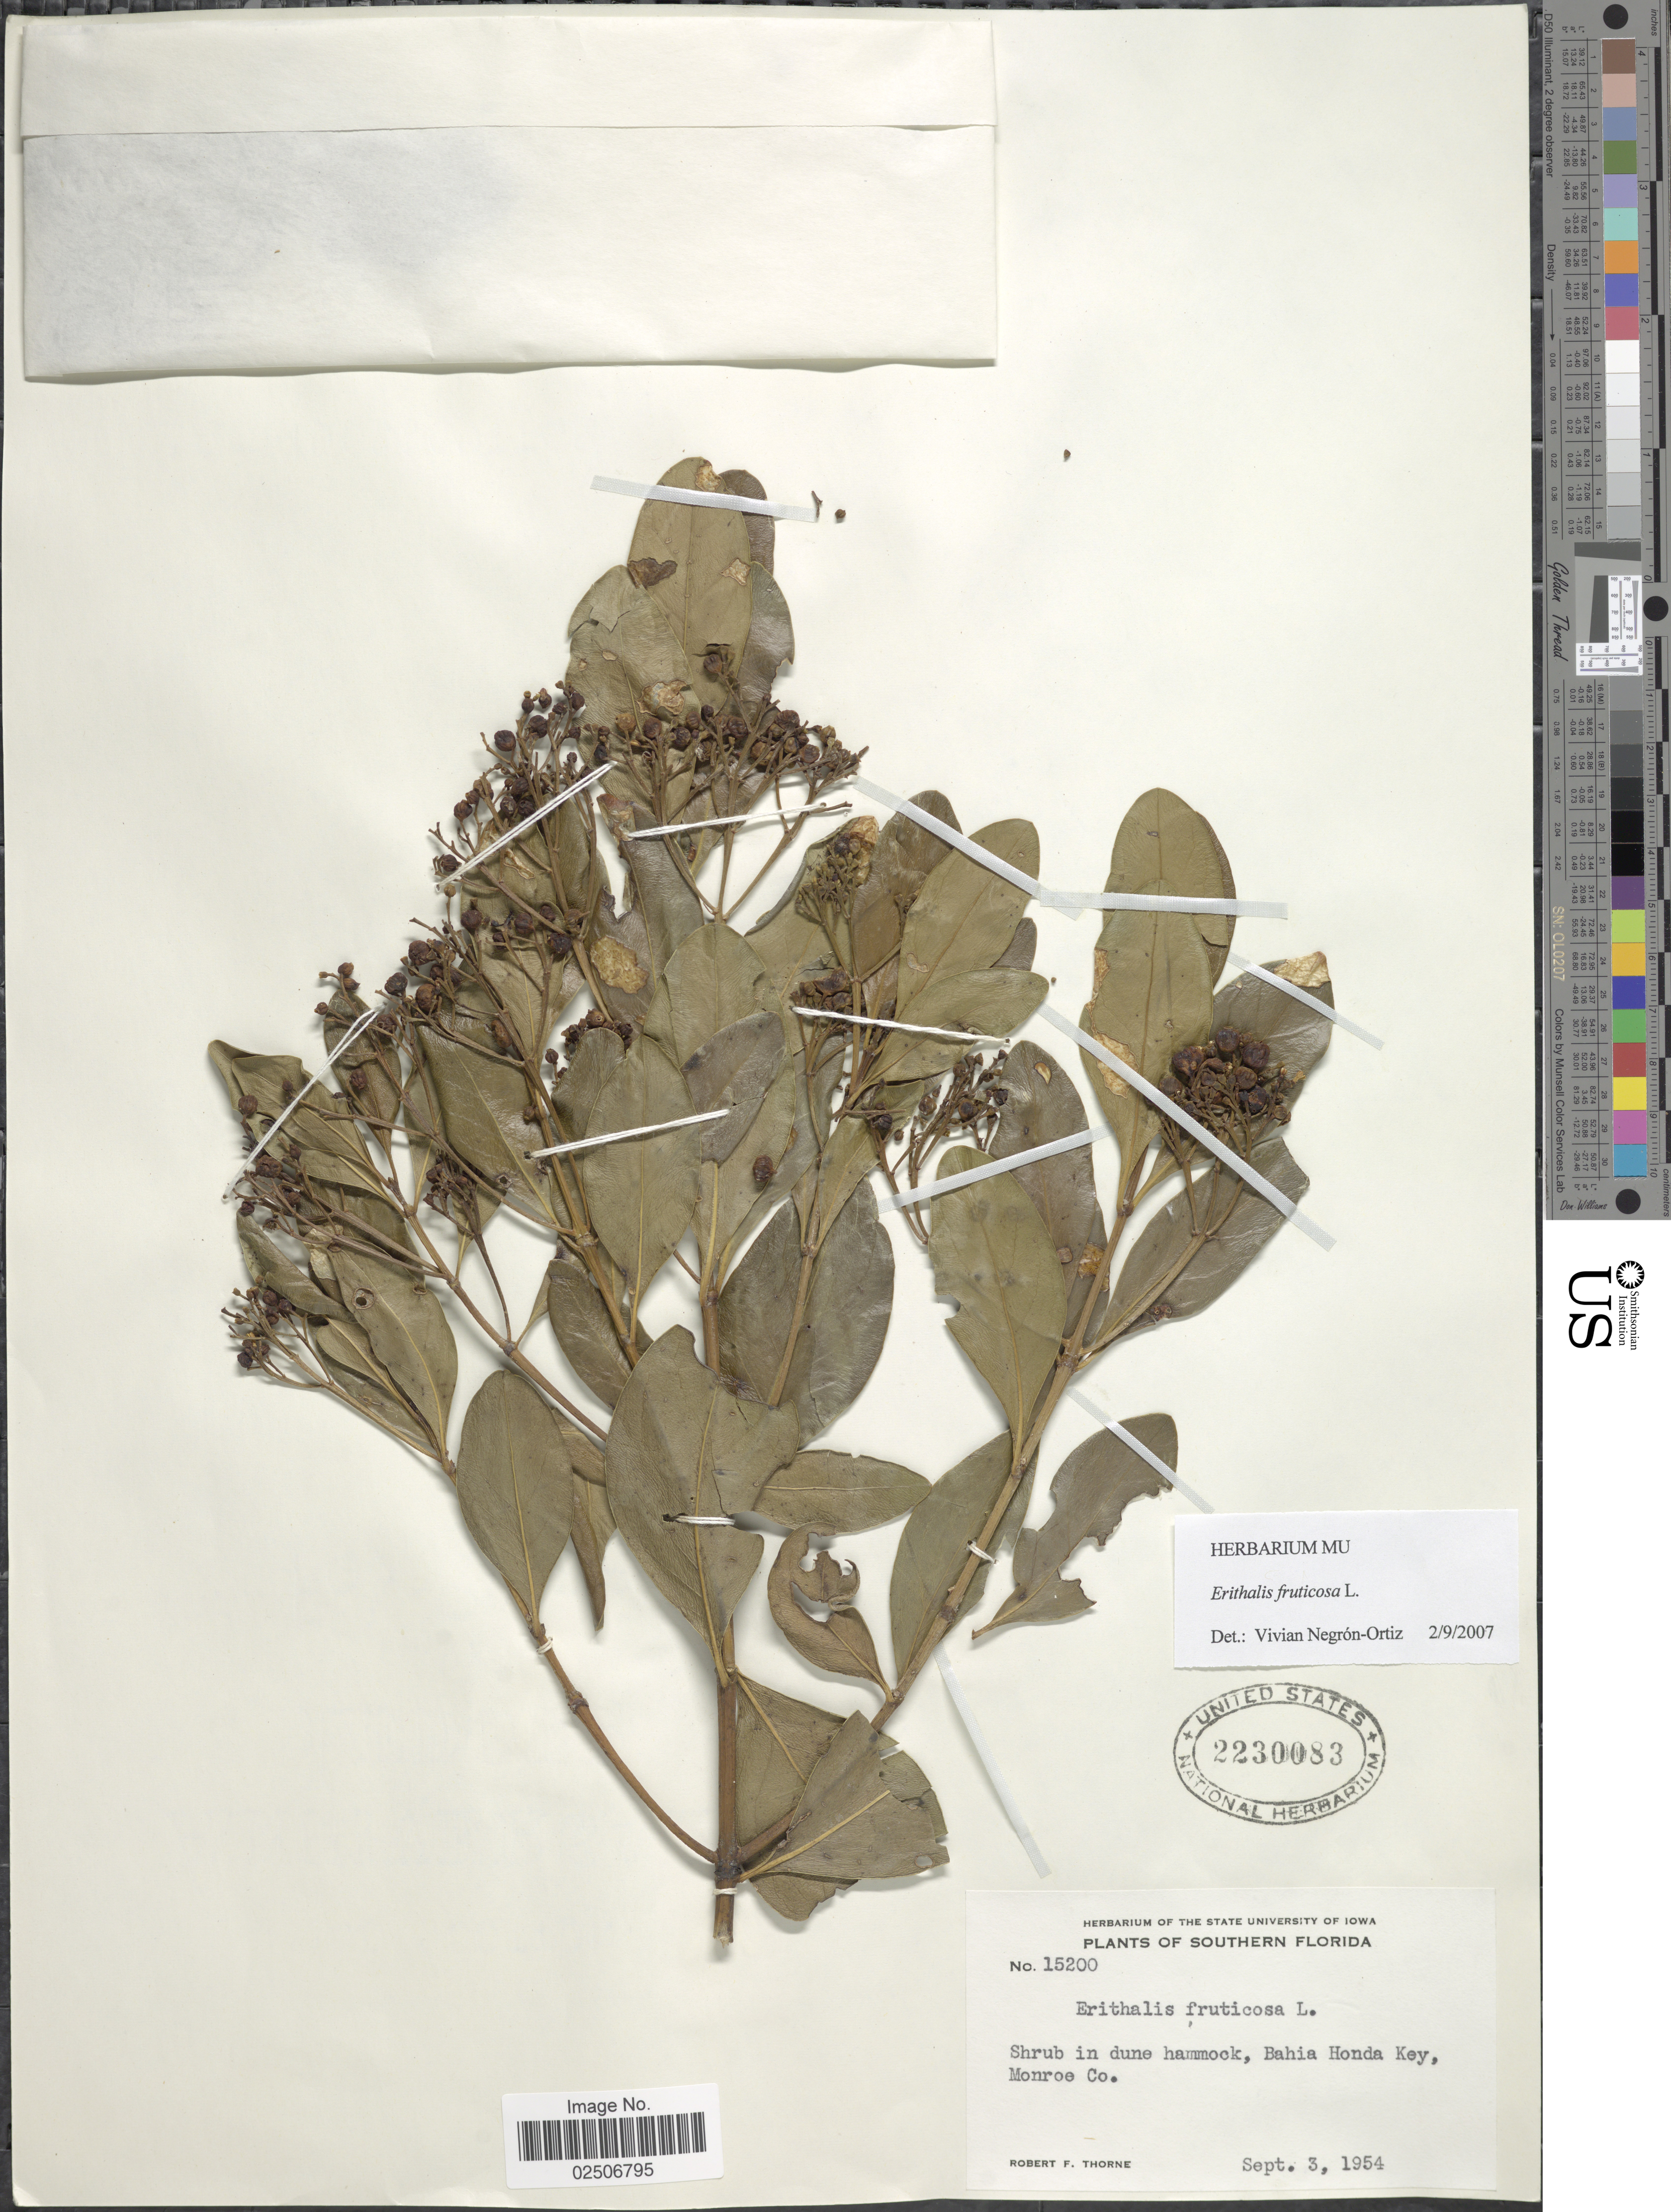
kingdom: Plantae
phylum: Tracheophyta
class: Magnoliopsida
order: Gentianales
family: Rubiaceae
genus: Erithalis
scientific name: Erithalis fruticosa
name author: L.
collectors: R. F. Thorne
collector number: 15200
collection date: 1954-09-03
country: United States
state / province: Florida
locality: Southern Florida, in dune hammock, Bahia Honda Key, Monroe Co.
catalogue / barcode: US 2230083